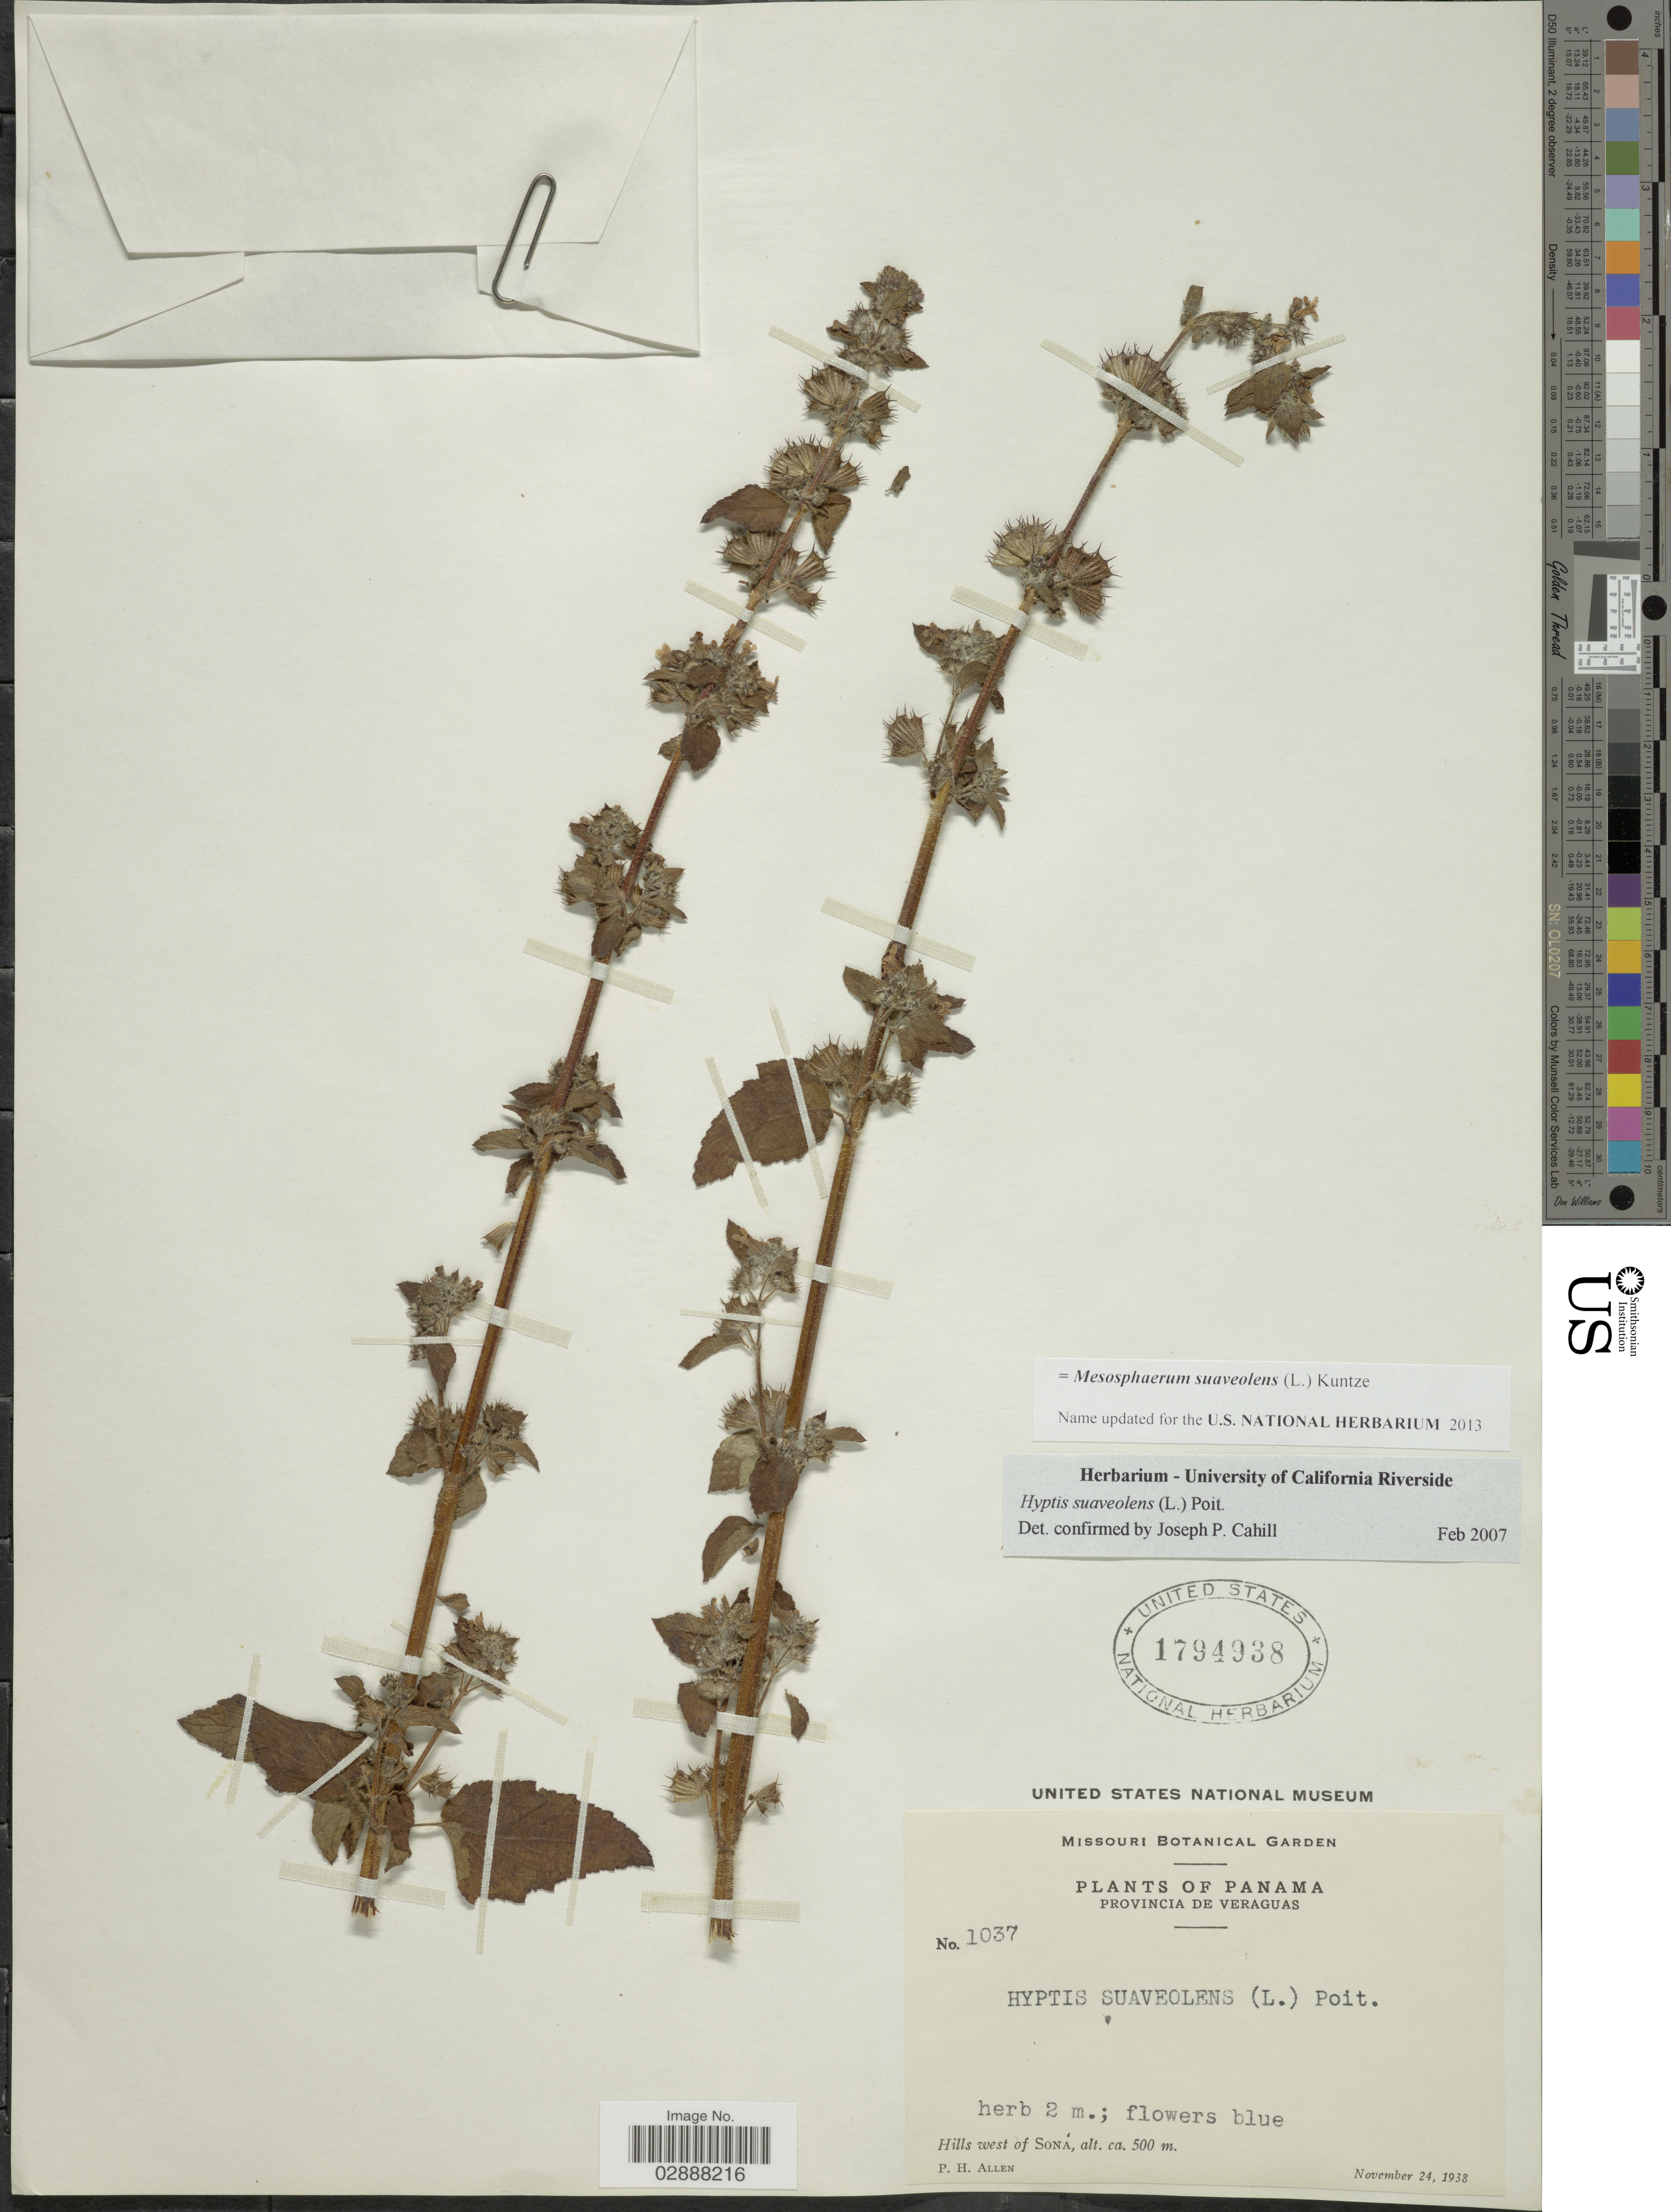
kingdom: Plantae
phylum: Tracheophyta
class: Magnoliopsida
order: Lamiales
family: Lamiaceae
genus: Mesosphaerum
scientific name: Mesosphaerum suaveolens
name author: (L.) Kuntze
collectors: P. H. Allen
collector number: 1037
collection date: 1938-11-24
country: Panama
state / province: Veraguas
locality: Hills west of Soná.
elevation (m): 500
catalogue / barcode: US 1794938